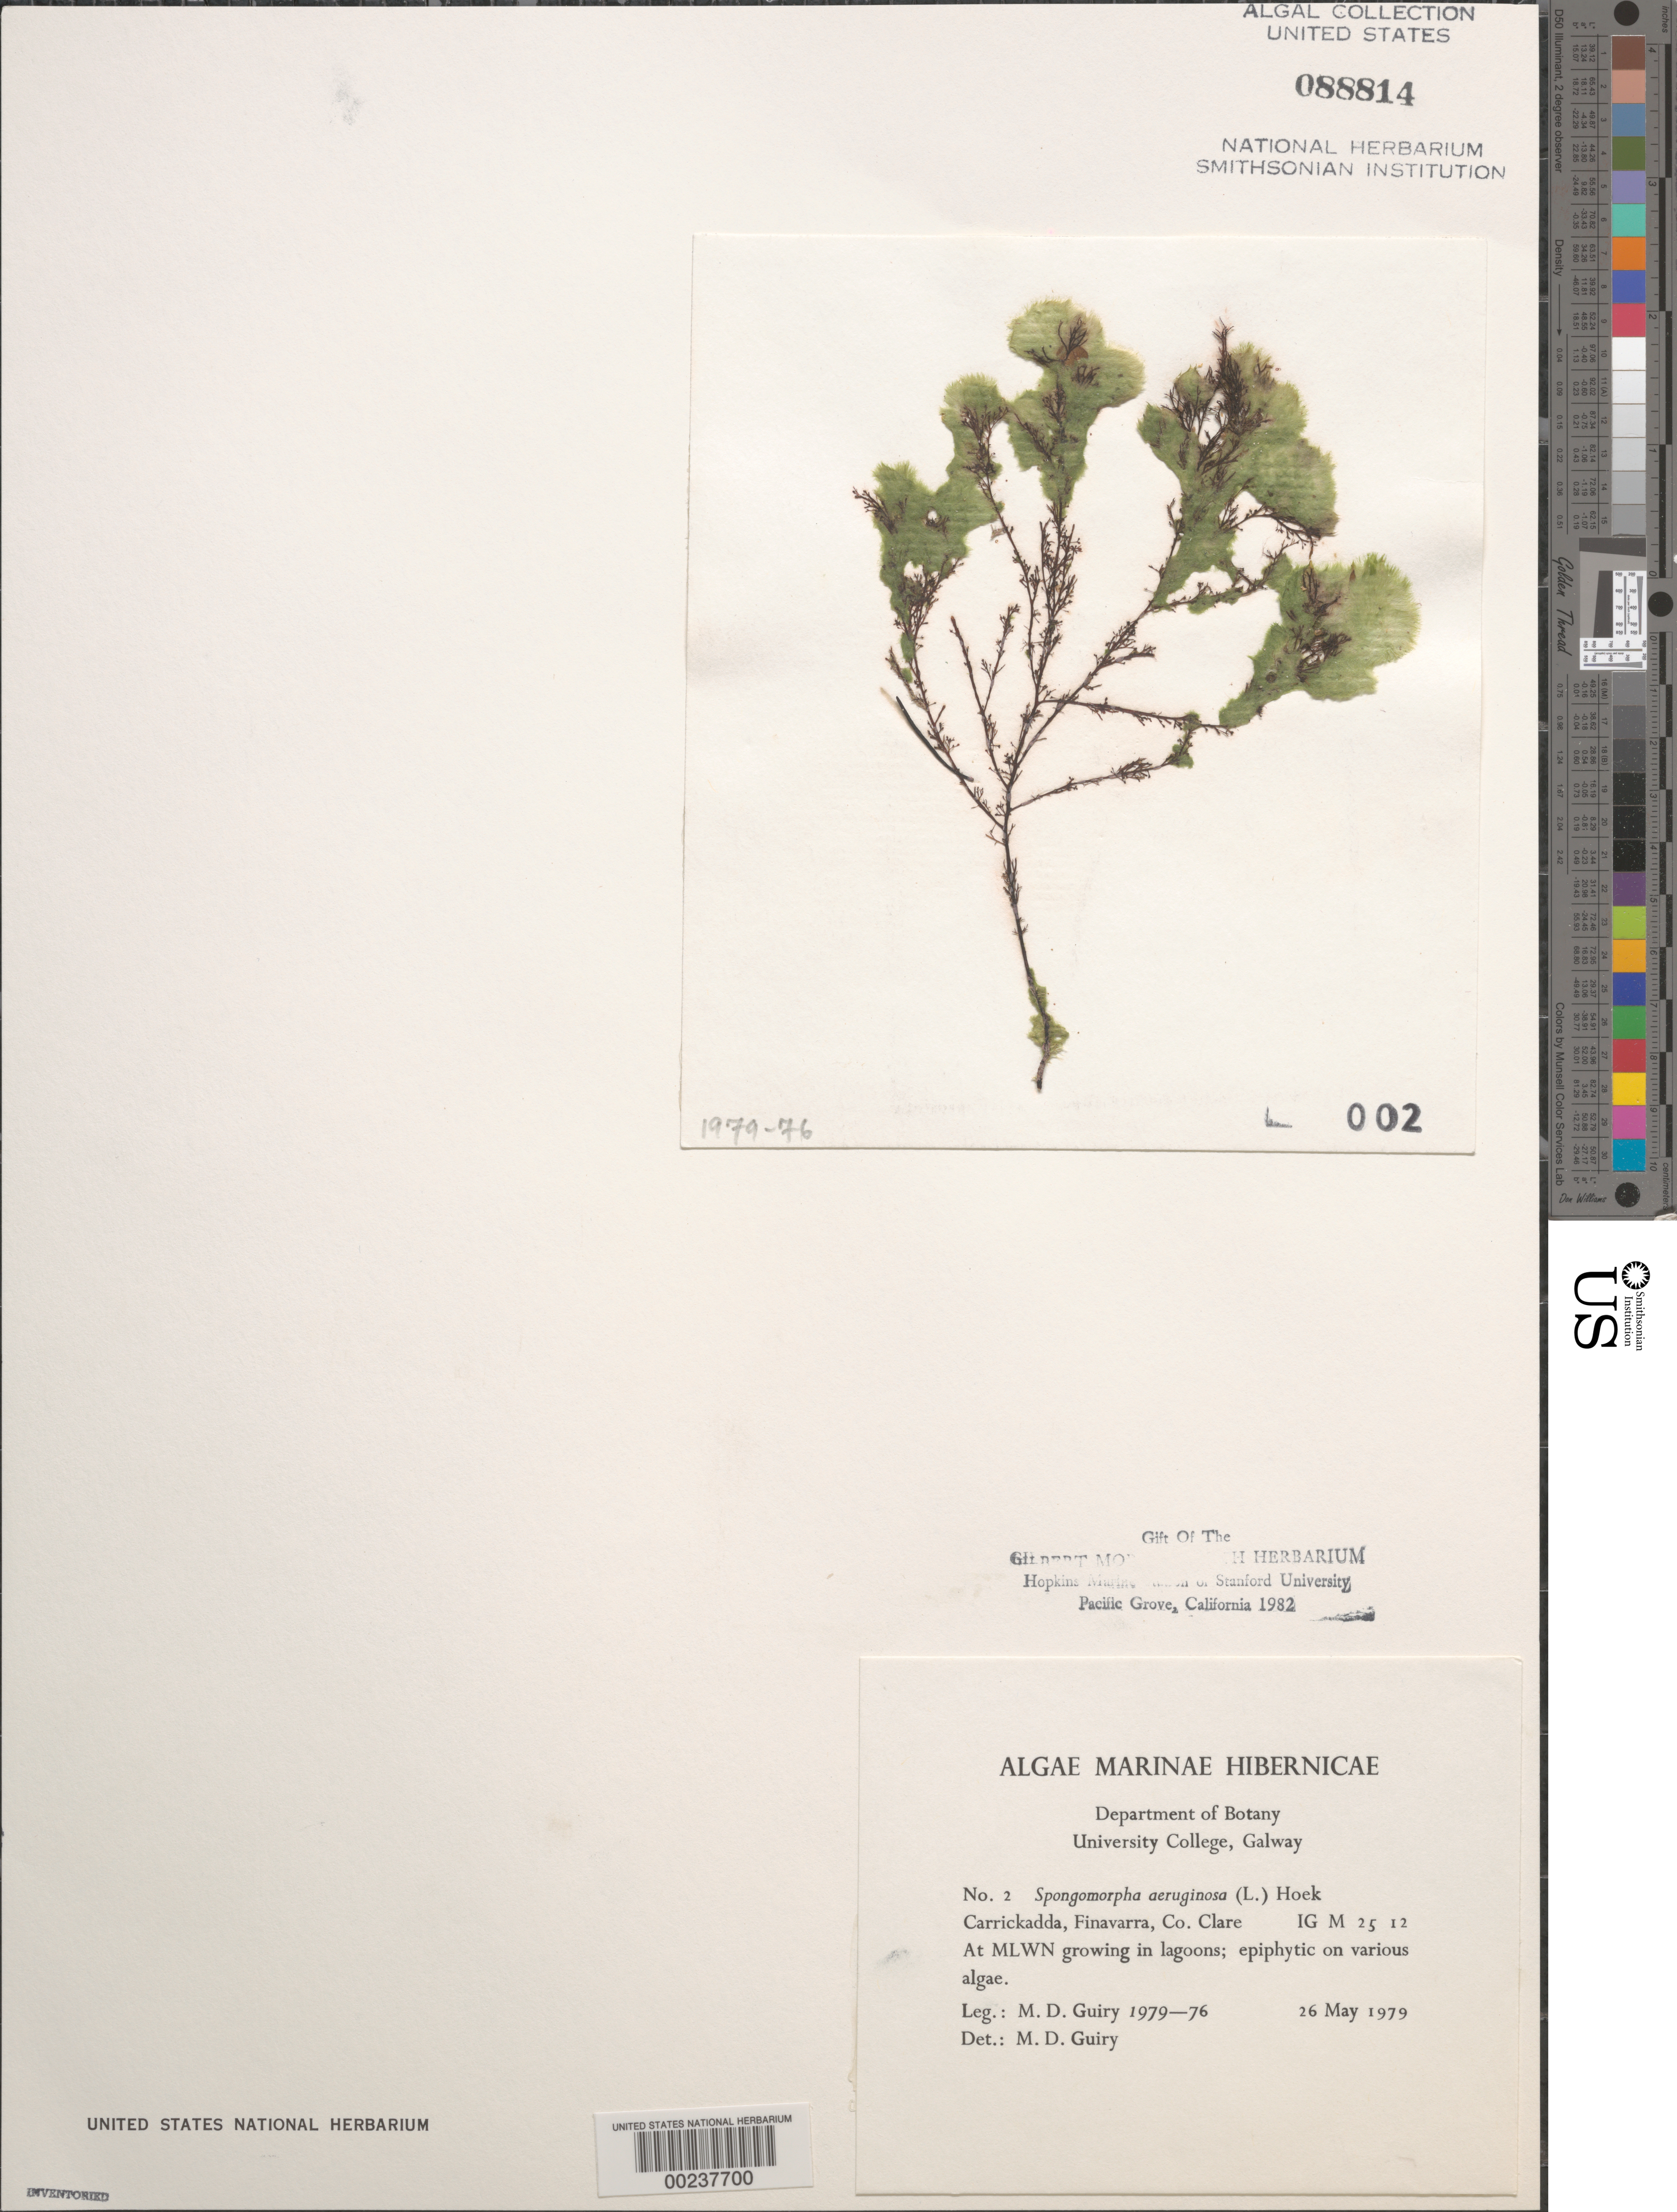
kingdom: Plantae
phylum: Chlorophyta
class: Ulvophyceae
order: Ulotrichales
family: Ulotrichaceae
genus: Spongomorpha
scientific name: Spongomorpha aeruginosa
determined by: Guiry, M. D.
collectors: M. Guiry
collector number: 1979-76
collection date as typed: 26 May 1979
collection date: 1979-05-26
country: Ireland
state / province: Munster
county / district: Clare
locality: Carrickadda, Finavarra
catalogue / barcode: US 88814